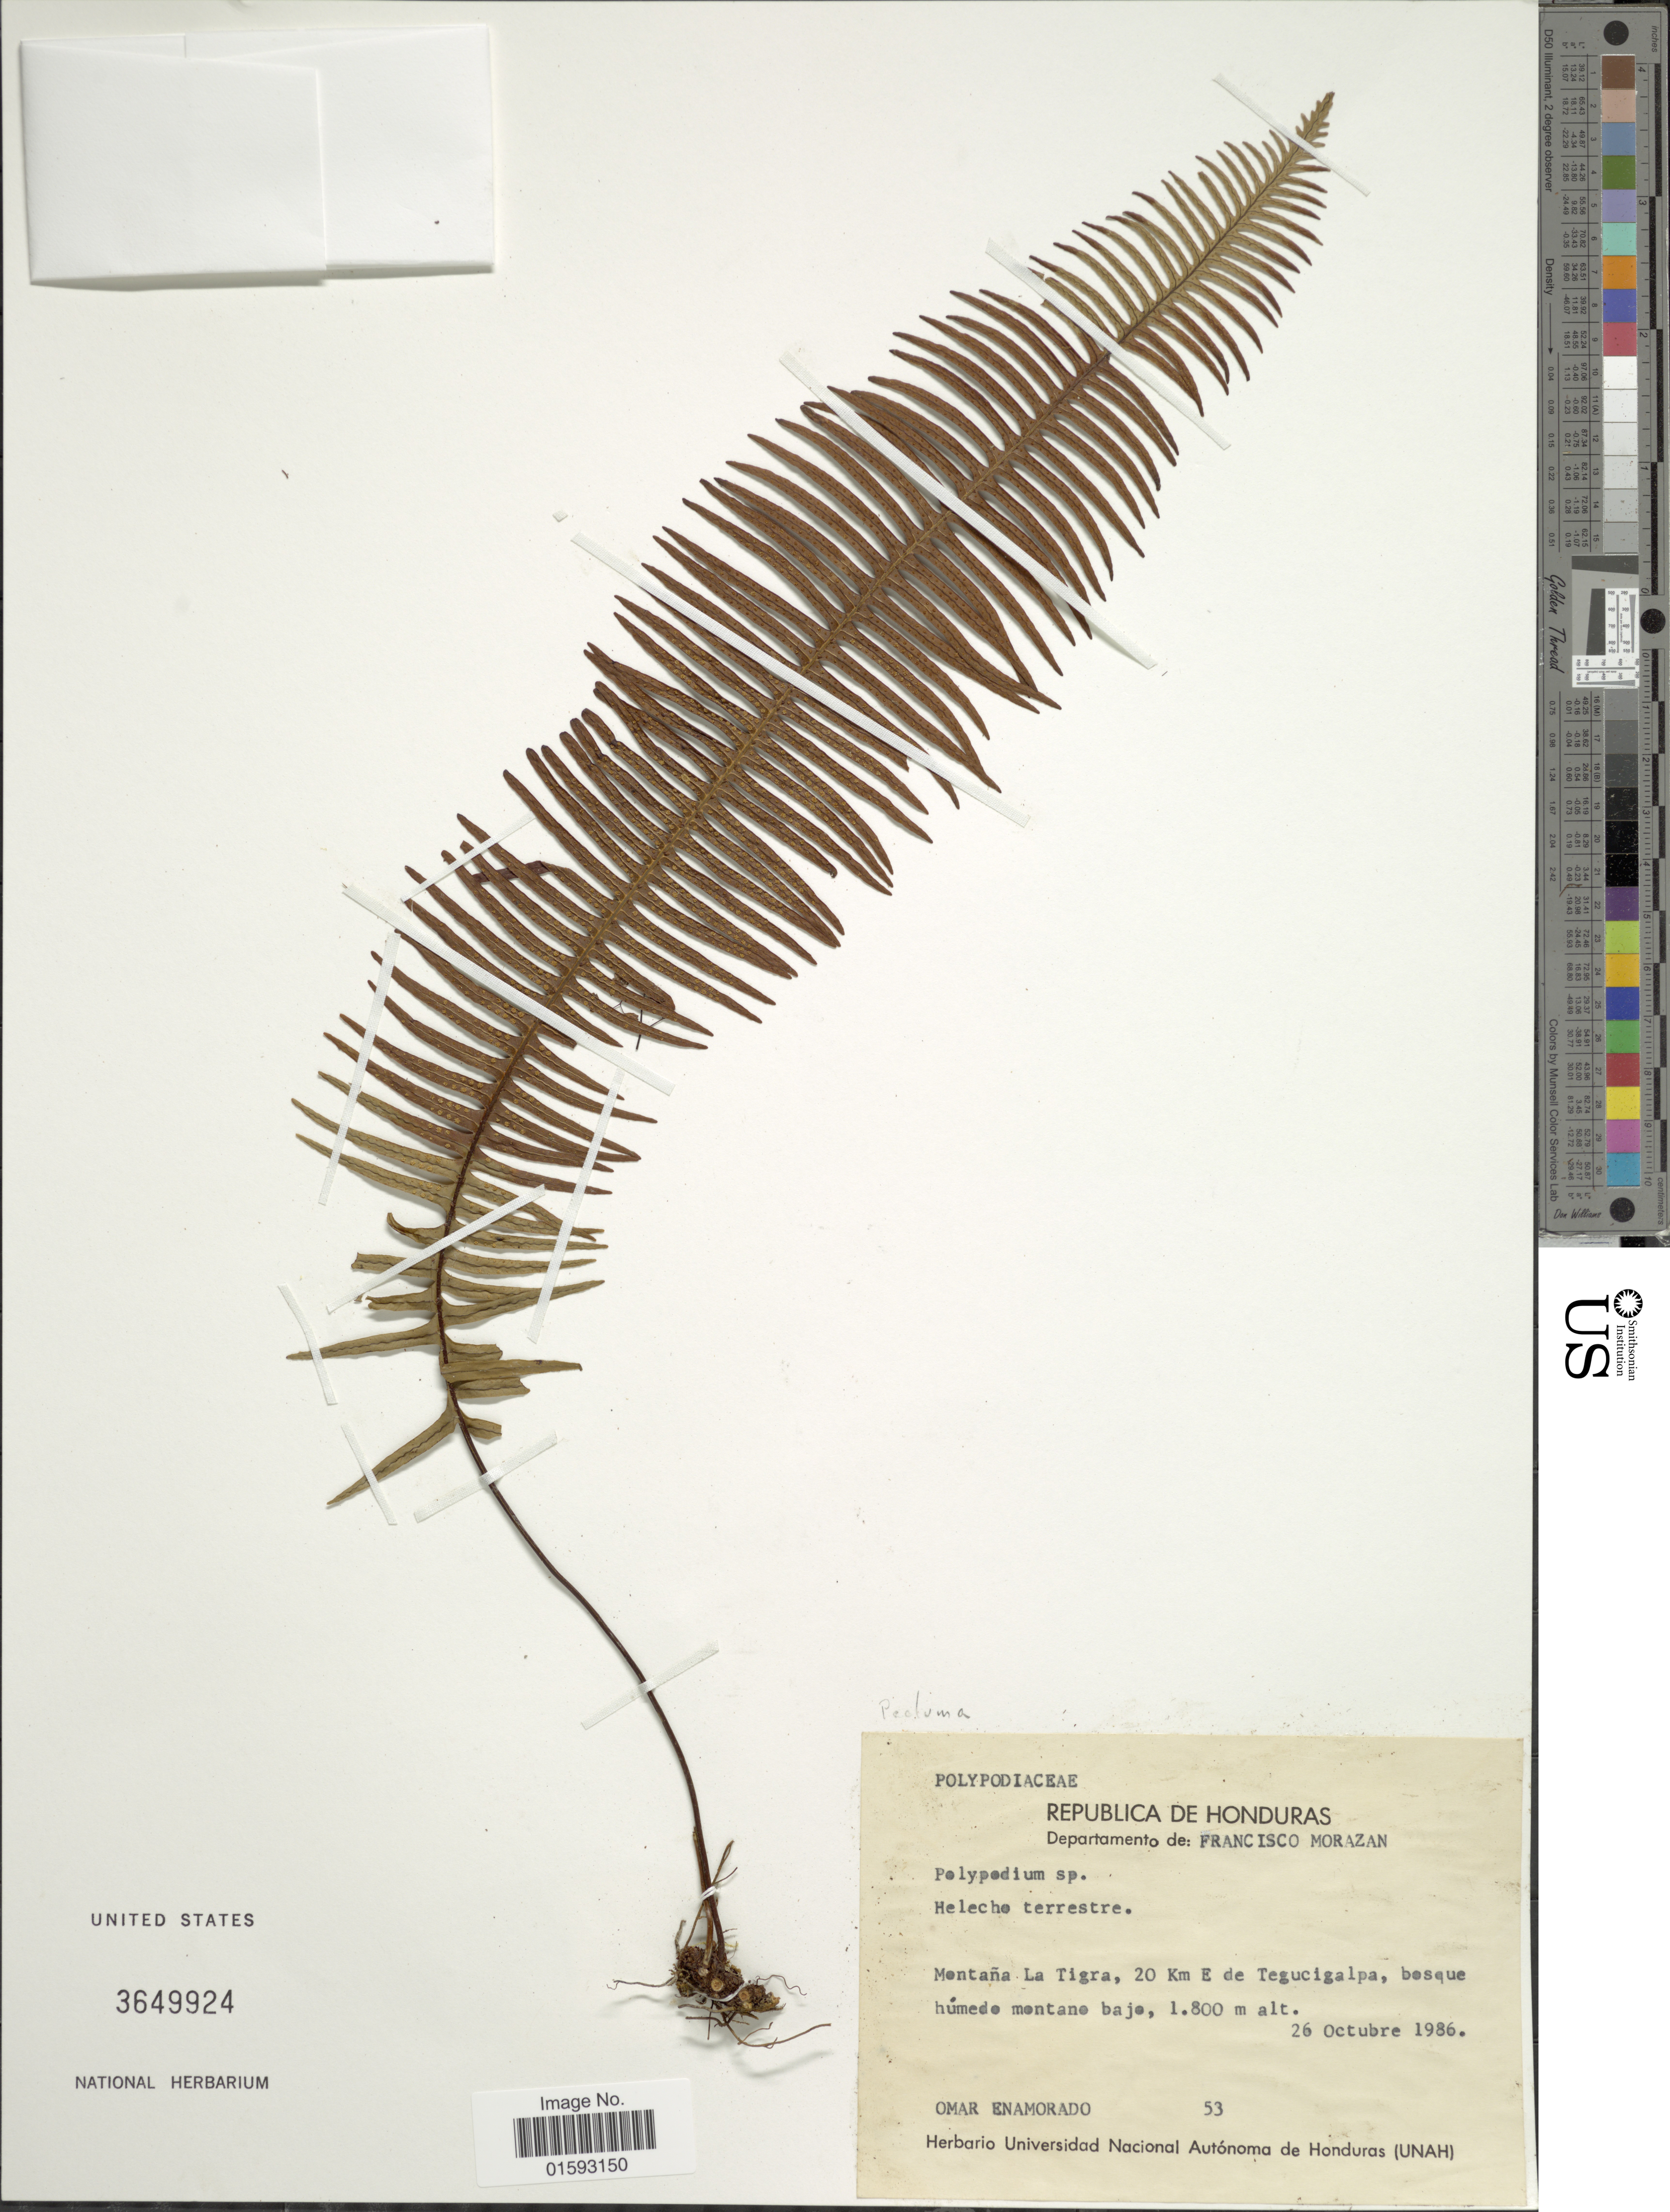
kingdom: Plantae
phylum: Tracheophyta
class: Polypodiopsida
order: Polypodiales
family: Polypodiaceae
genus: Pecluma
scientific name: Pecluma sp.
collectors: E. Enamorado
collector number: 53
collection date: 1986-10-26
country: Honduras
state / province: Fco. Morazán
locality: Helecho terrestre, Montana La Tigre, 20 km E de Tegucigalpa, bosque humedo montane bajo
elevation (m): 1800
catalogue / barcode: US 3649924